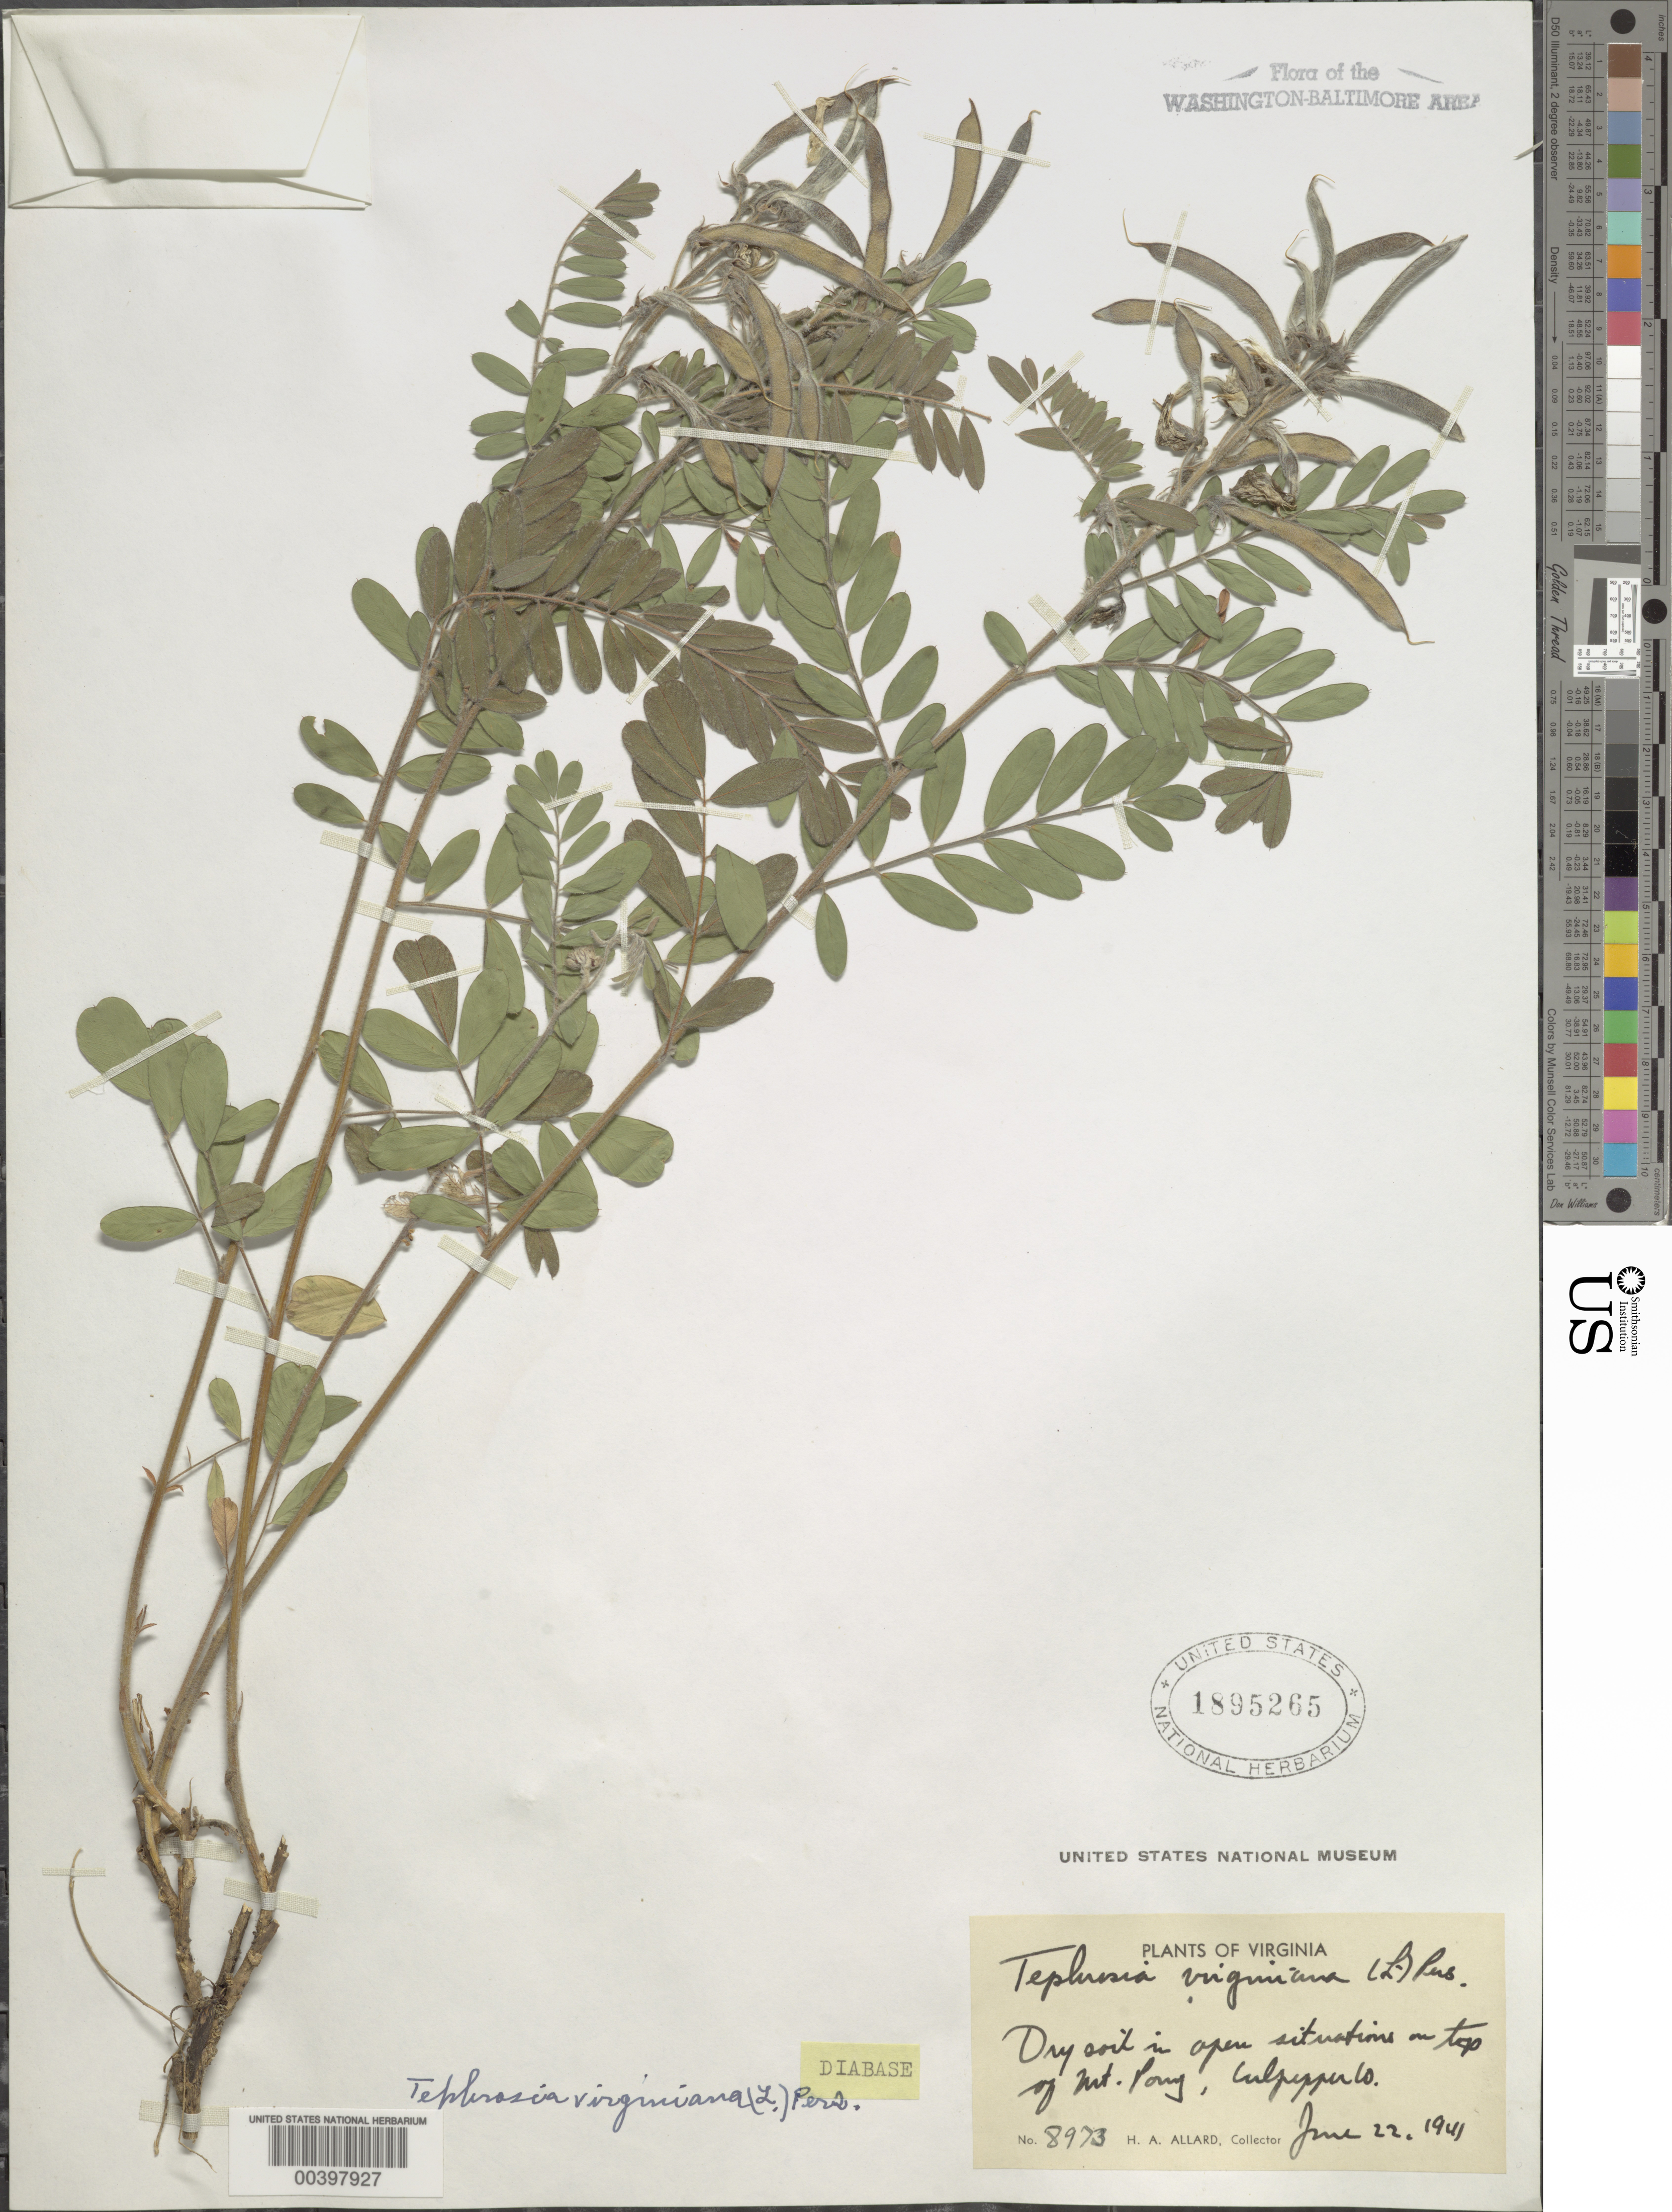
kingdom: Plantae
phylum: Tracheophyta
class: Magnoliopsida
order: Fabales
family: Fabaceae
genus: Tephrosia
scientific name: Tephrosia virginiana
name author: (L.) Pers.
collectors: H. A. Allard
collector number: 8973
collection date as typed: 22 Jun 1941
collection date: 1941-06-22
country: United States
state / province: Virginia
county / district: Culpeper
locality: Mount Pony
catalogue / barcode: US 1895265